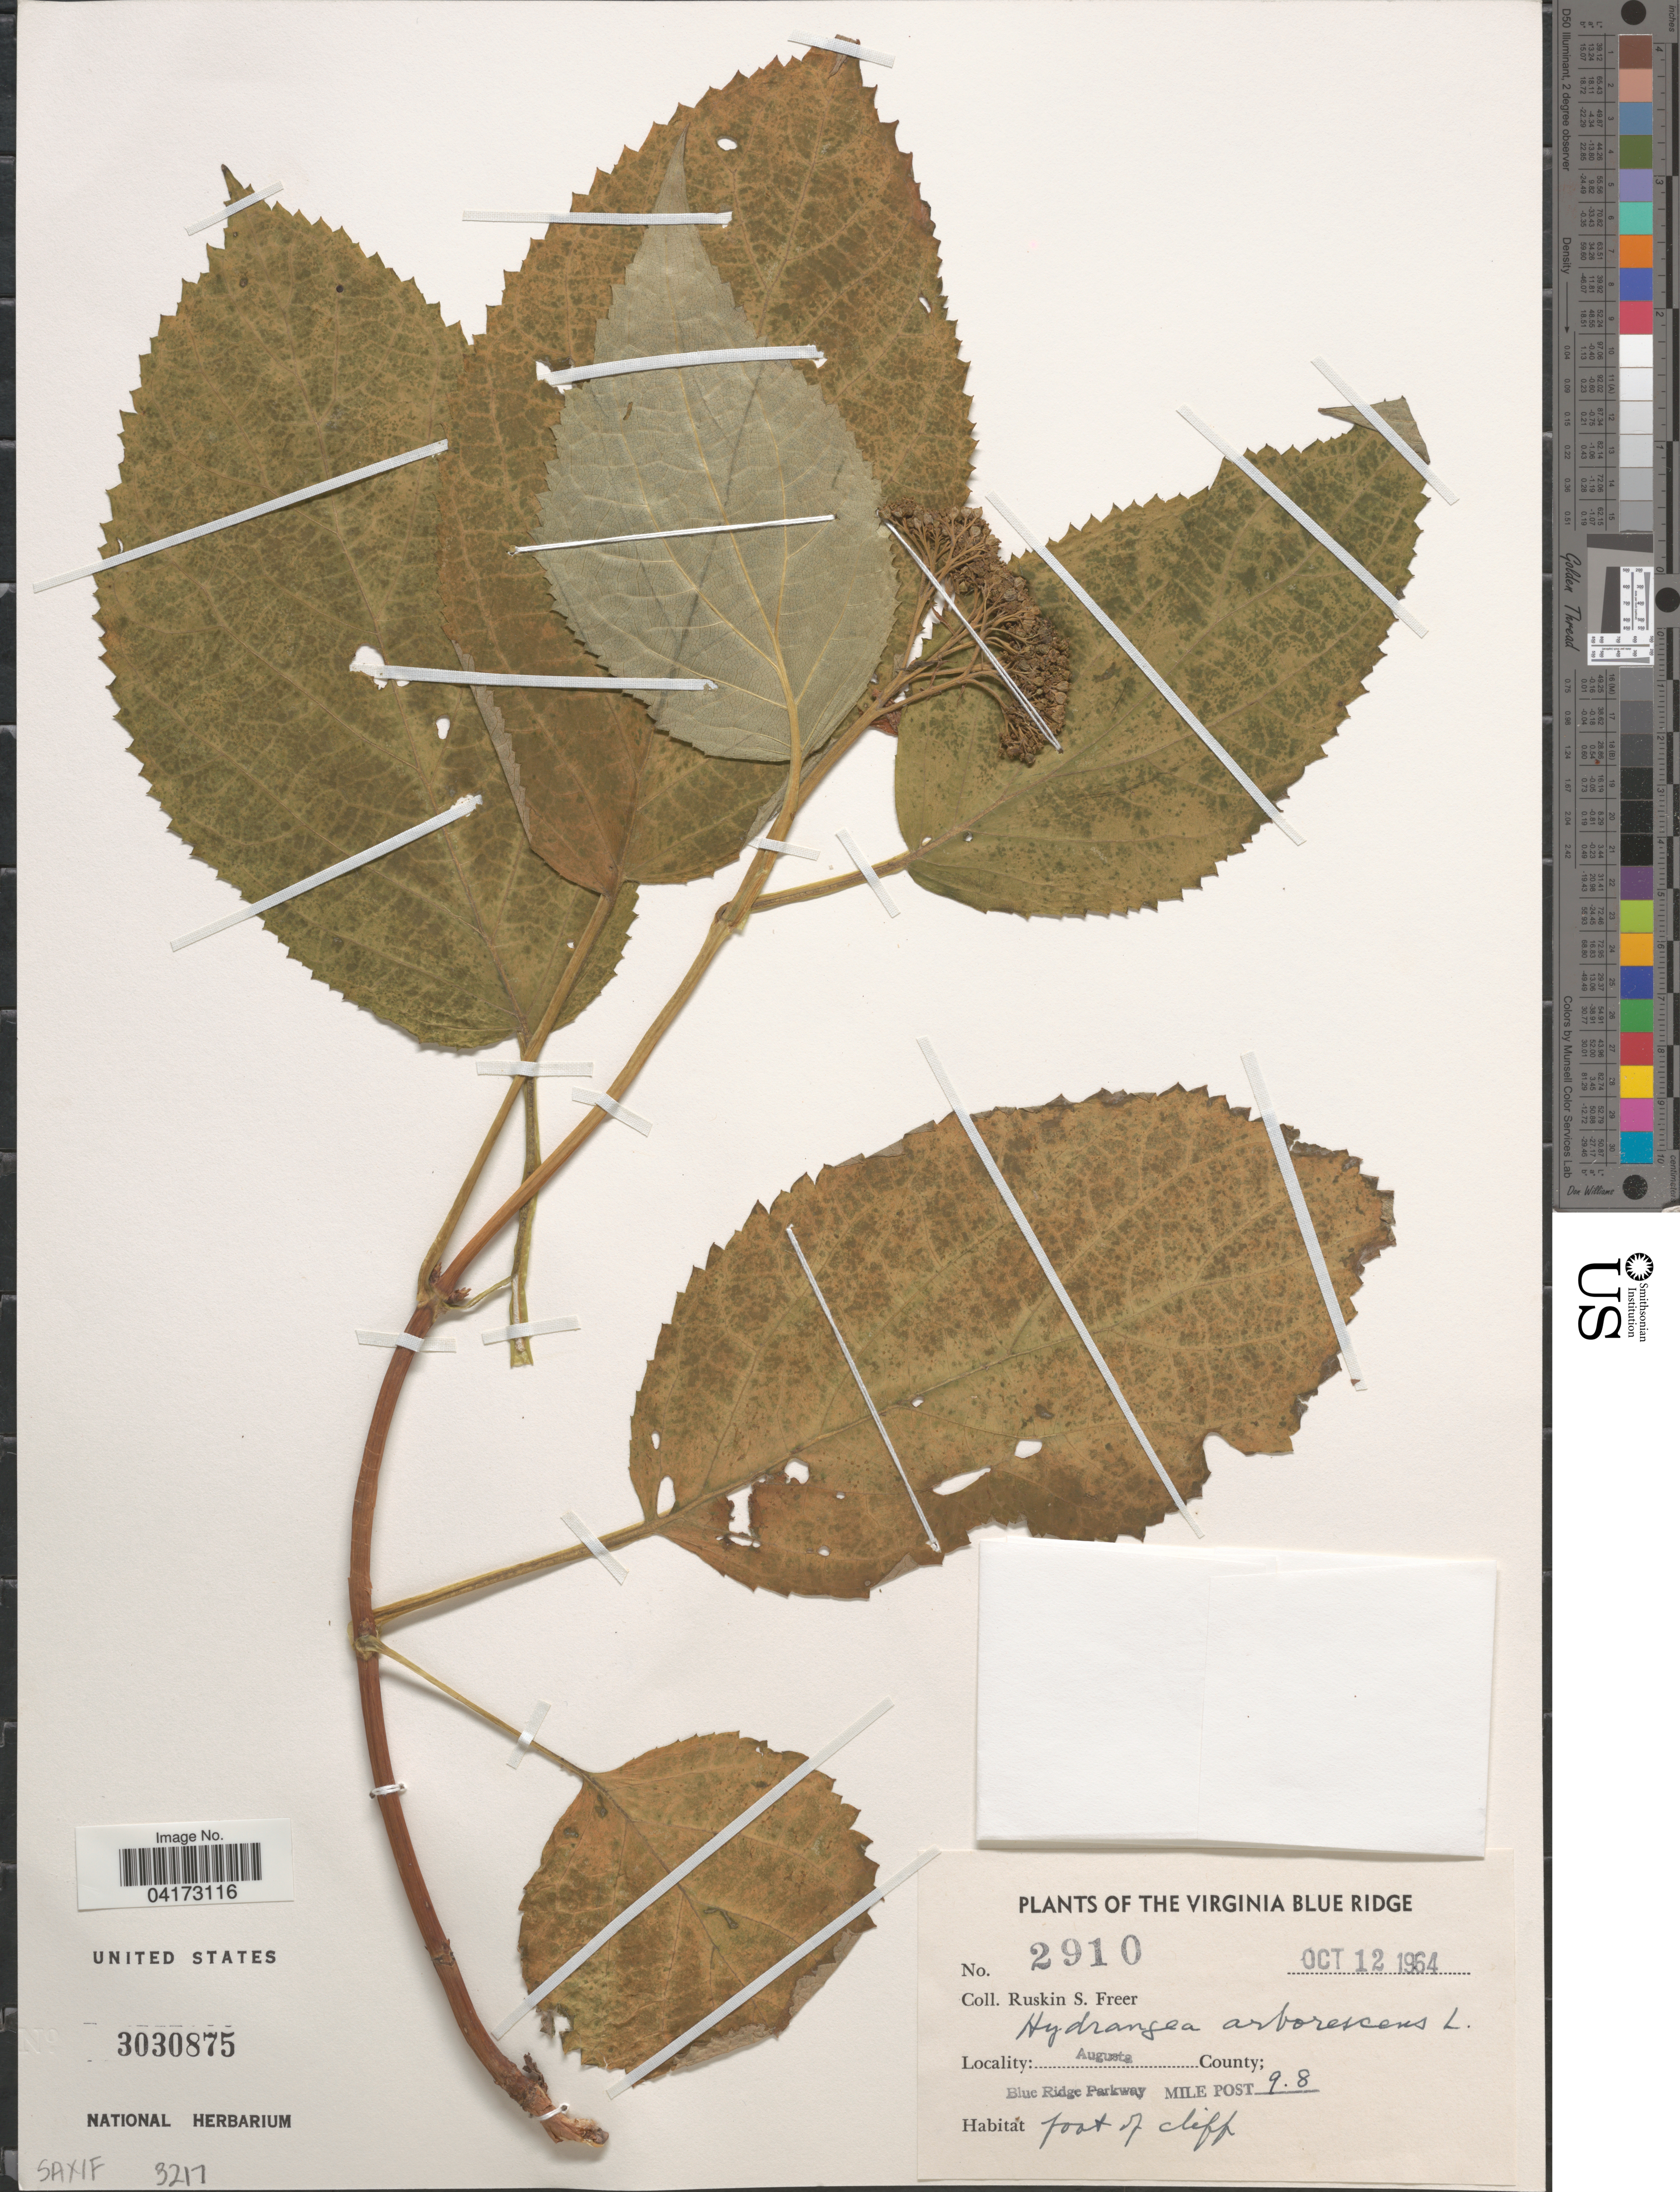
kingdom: Plantae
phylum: Tracheophyta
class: Magnoliopsida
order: Cornales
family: Hydrangeaceae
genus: Hydrangea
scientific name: Hydrangea arborescens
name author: L.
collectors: R. Freer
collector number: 2910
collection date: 1964-10-12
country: United States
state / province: Virginia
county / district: Augusta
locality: The Virginia Blue Ridge. Augusta County; Blue Ridge Parkway. Mile Post 9.8.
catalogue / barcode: US 3030875